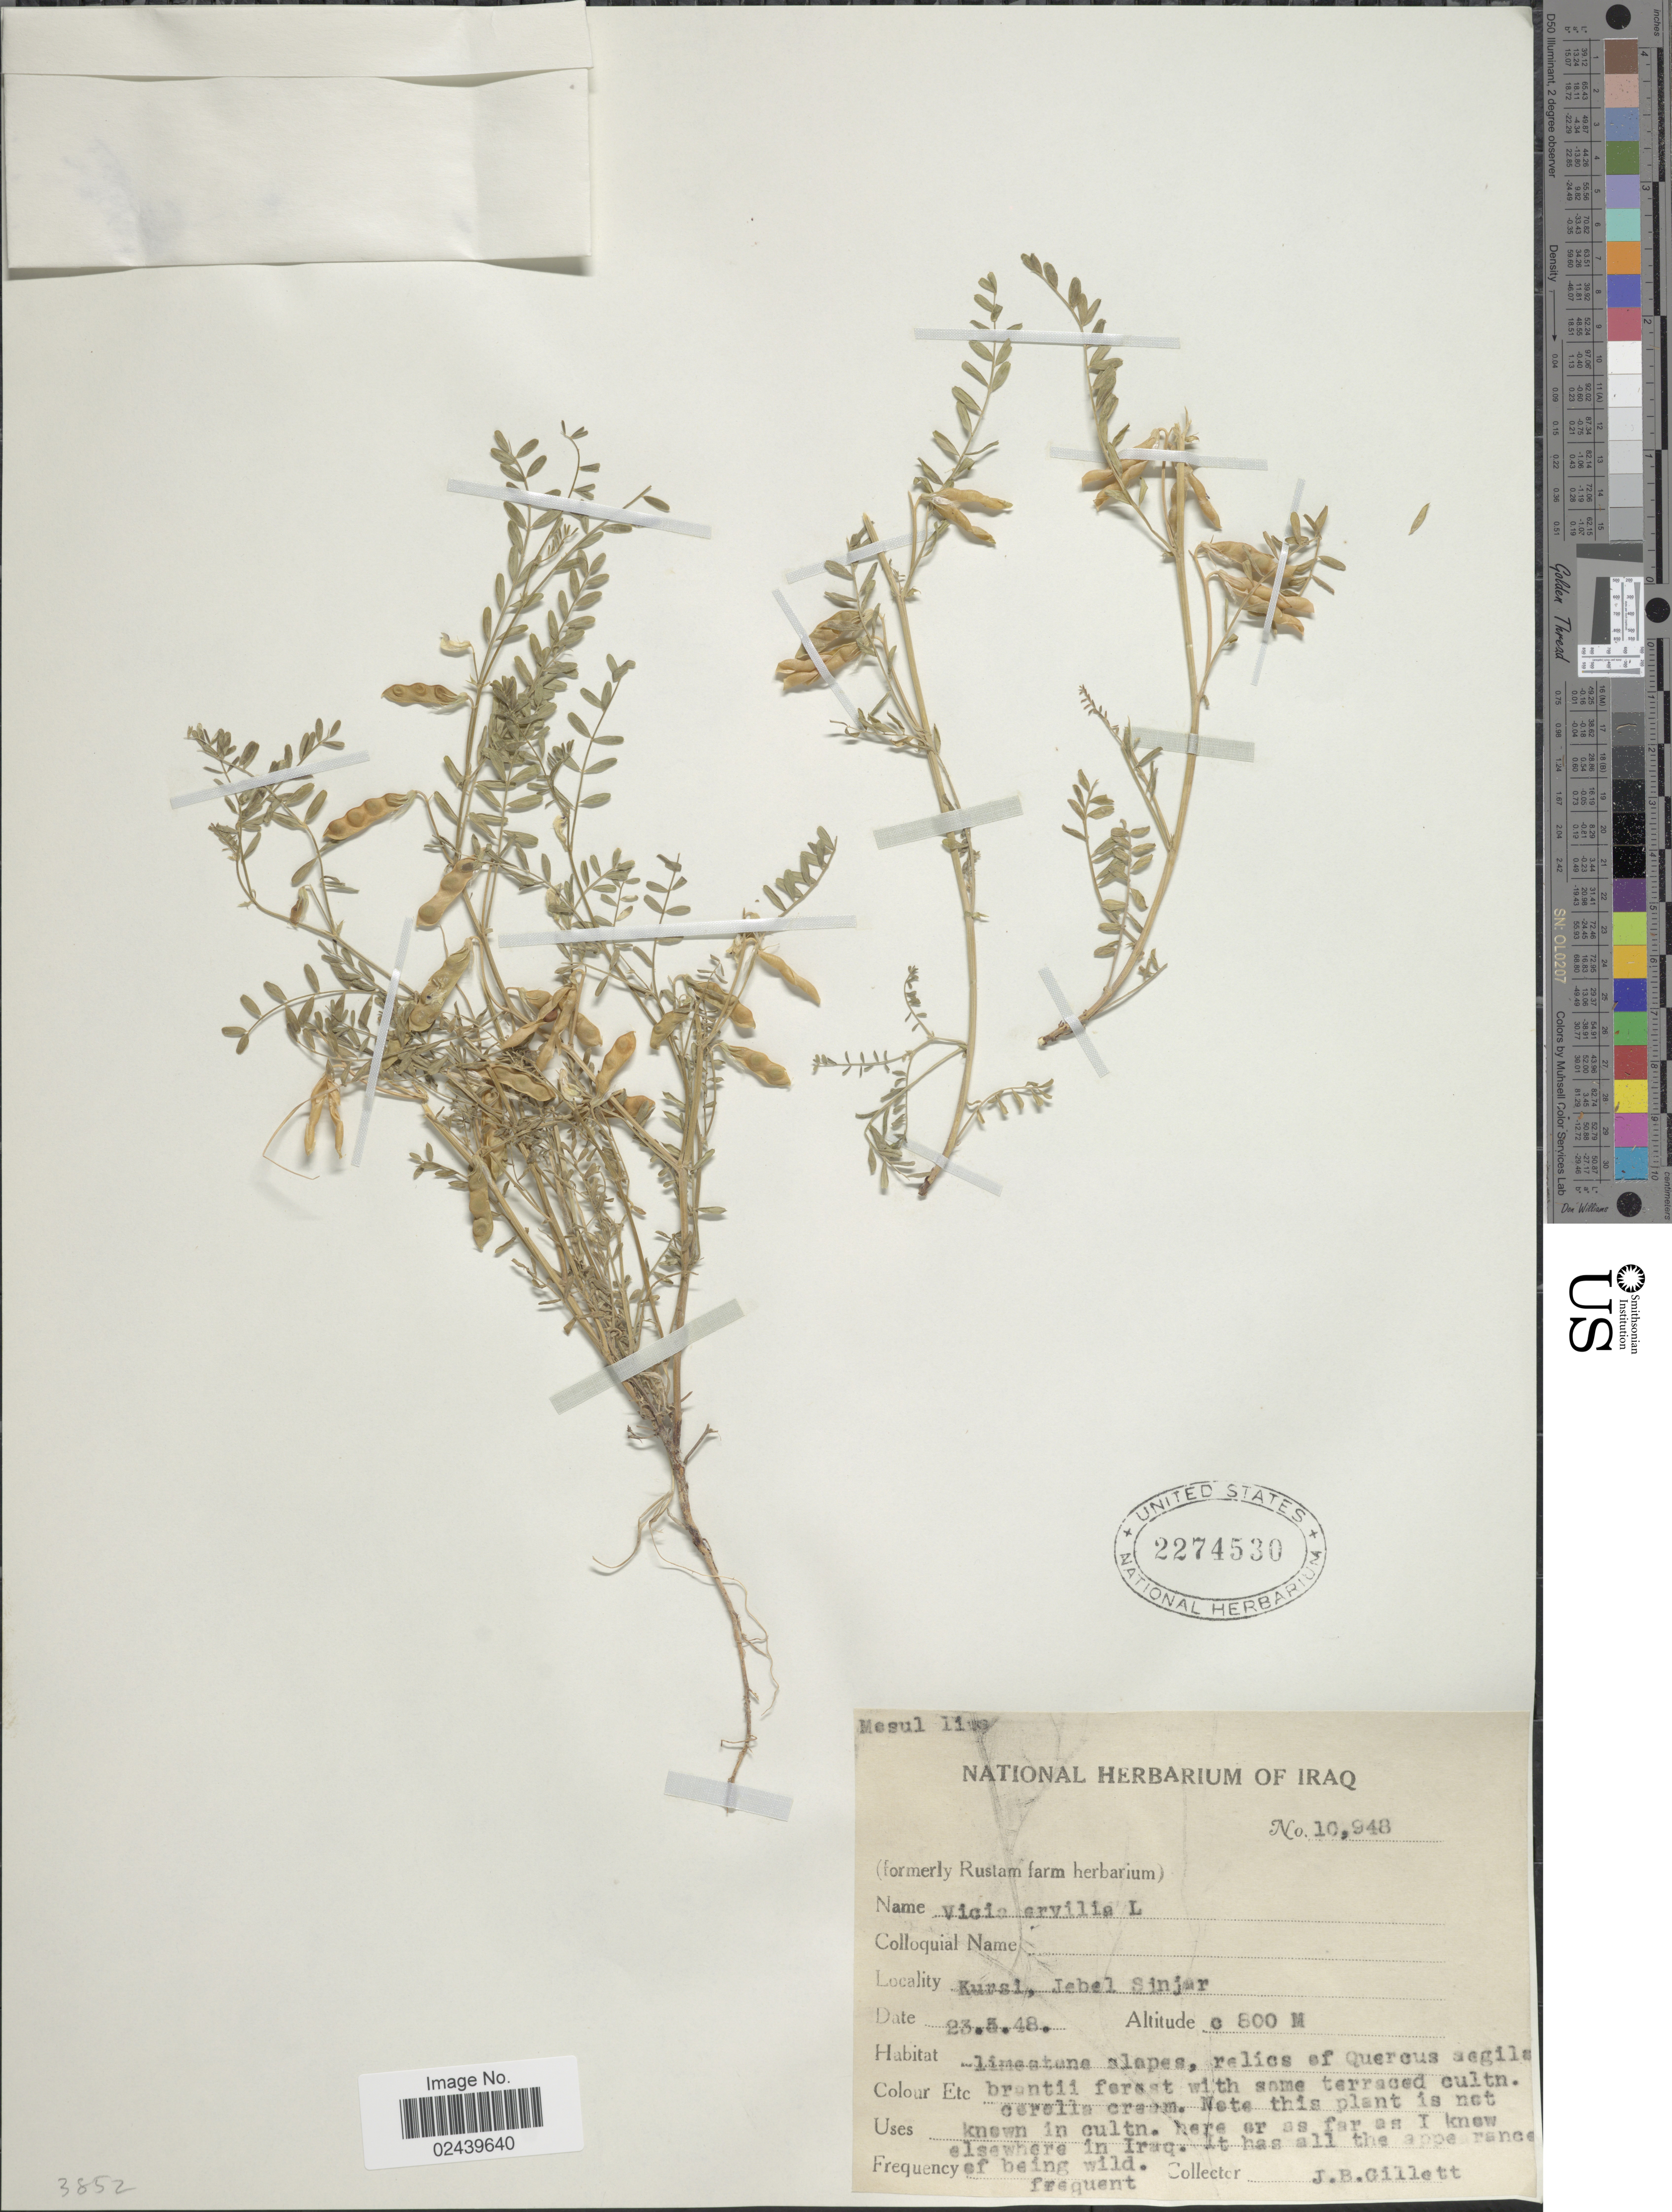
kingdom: Plantae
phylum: Tracheophyta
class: Magnoliopsida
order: Fabales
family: Fabaceae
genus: Vicia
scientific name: Vicia ervilia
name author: (L.) Willd.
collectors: J. B. Gillett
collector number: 10948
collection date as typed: Transcribed d/m/y: 23/3/48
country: Iraq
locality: Mesul liwa. Kursi, Jebel Sinjar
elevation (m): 800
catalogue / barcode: US 2274530